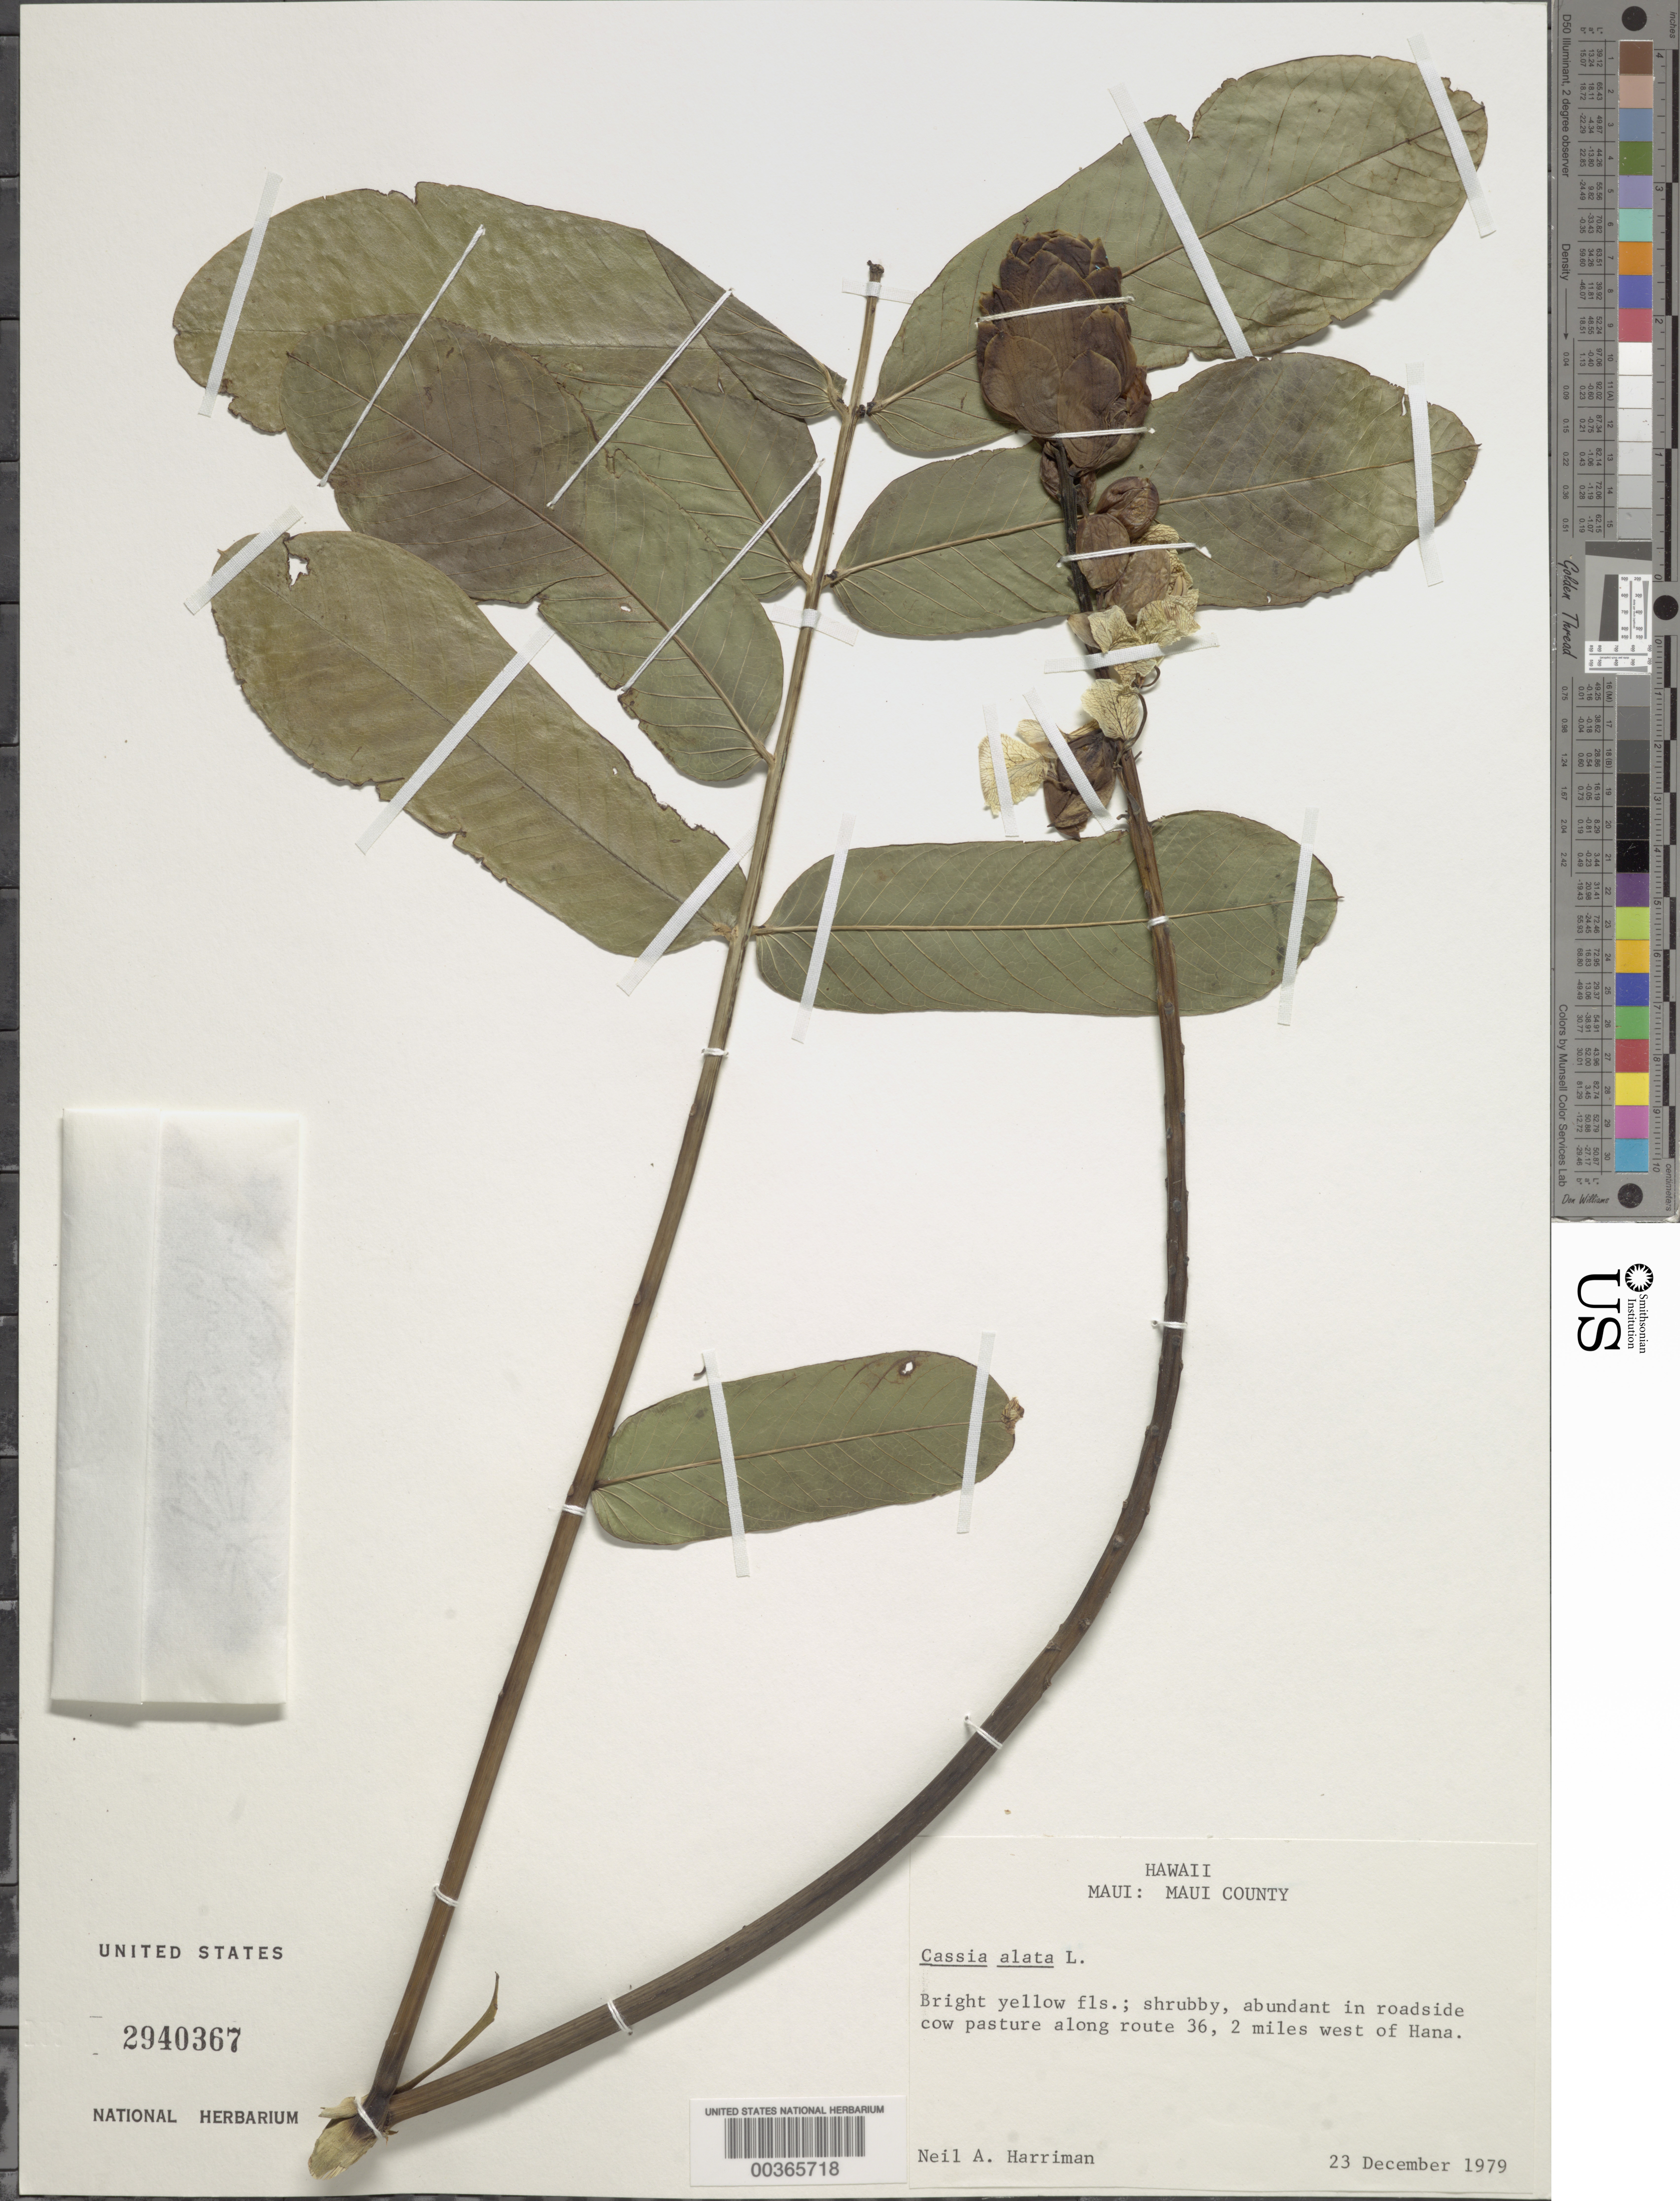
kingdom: Plantae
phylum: Tracheophyta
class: Magnoliopsida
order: Fabales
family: Fabaceae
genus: Senna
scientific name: Senna alata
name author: (L.) Roxb.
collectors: N. A. Harriman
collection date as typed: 23 Dec 1979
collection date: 1979-12-23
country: United States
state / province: Hawaii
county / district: Maui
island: Maui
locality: Along route 36, 2 mi w of hana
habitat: Cow pasture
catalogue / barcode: US 2940367